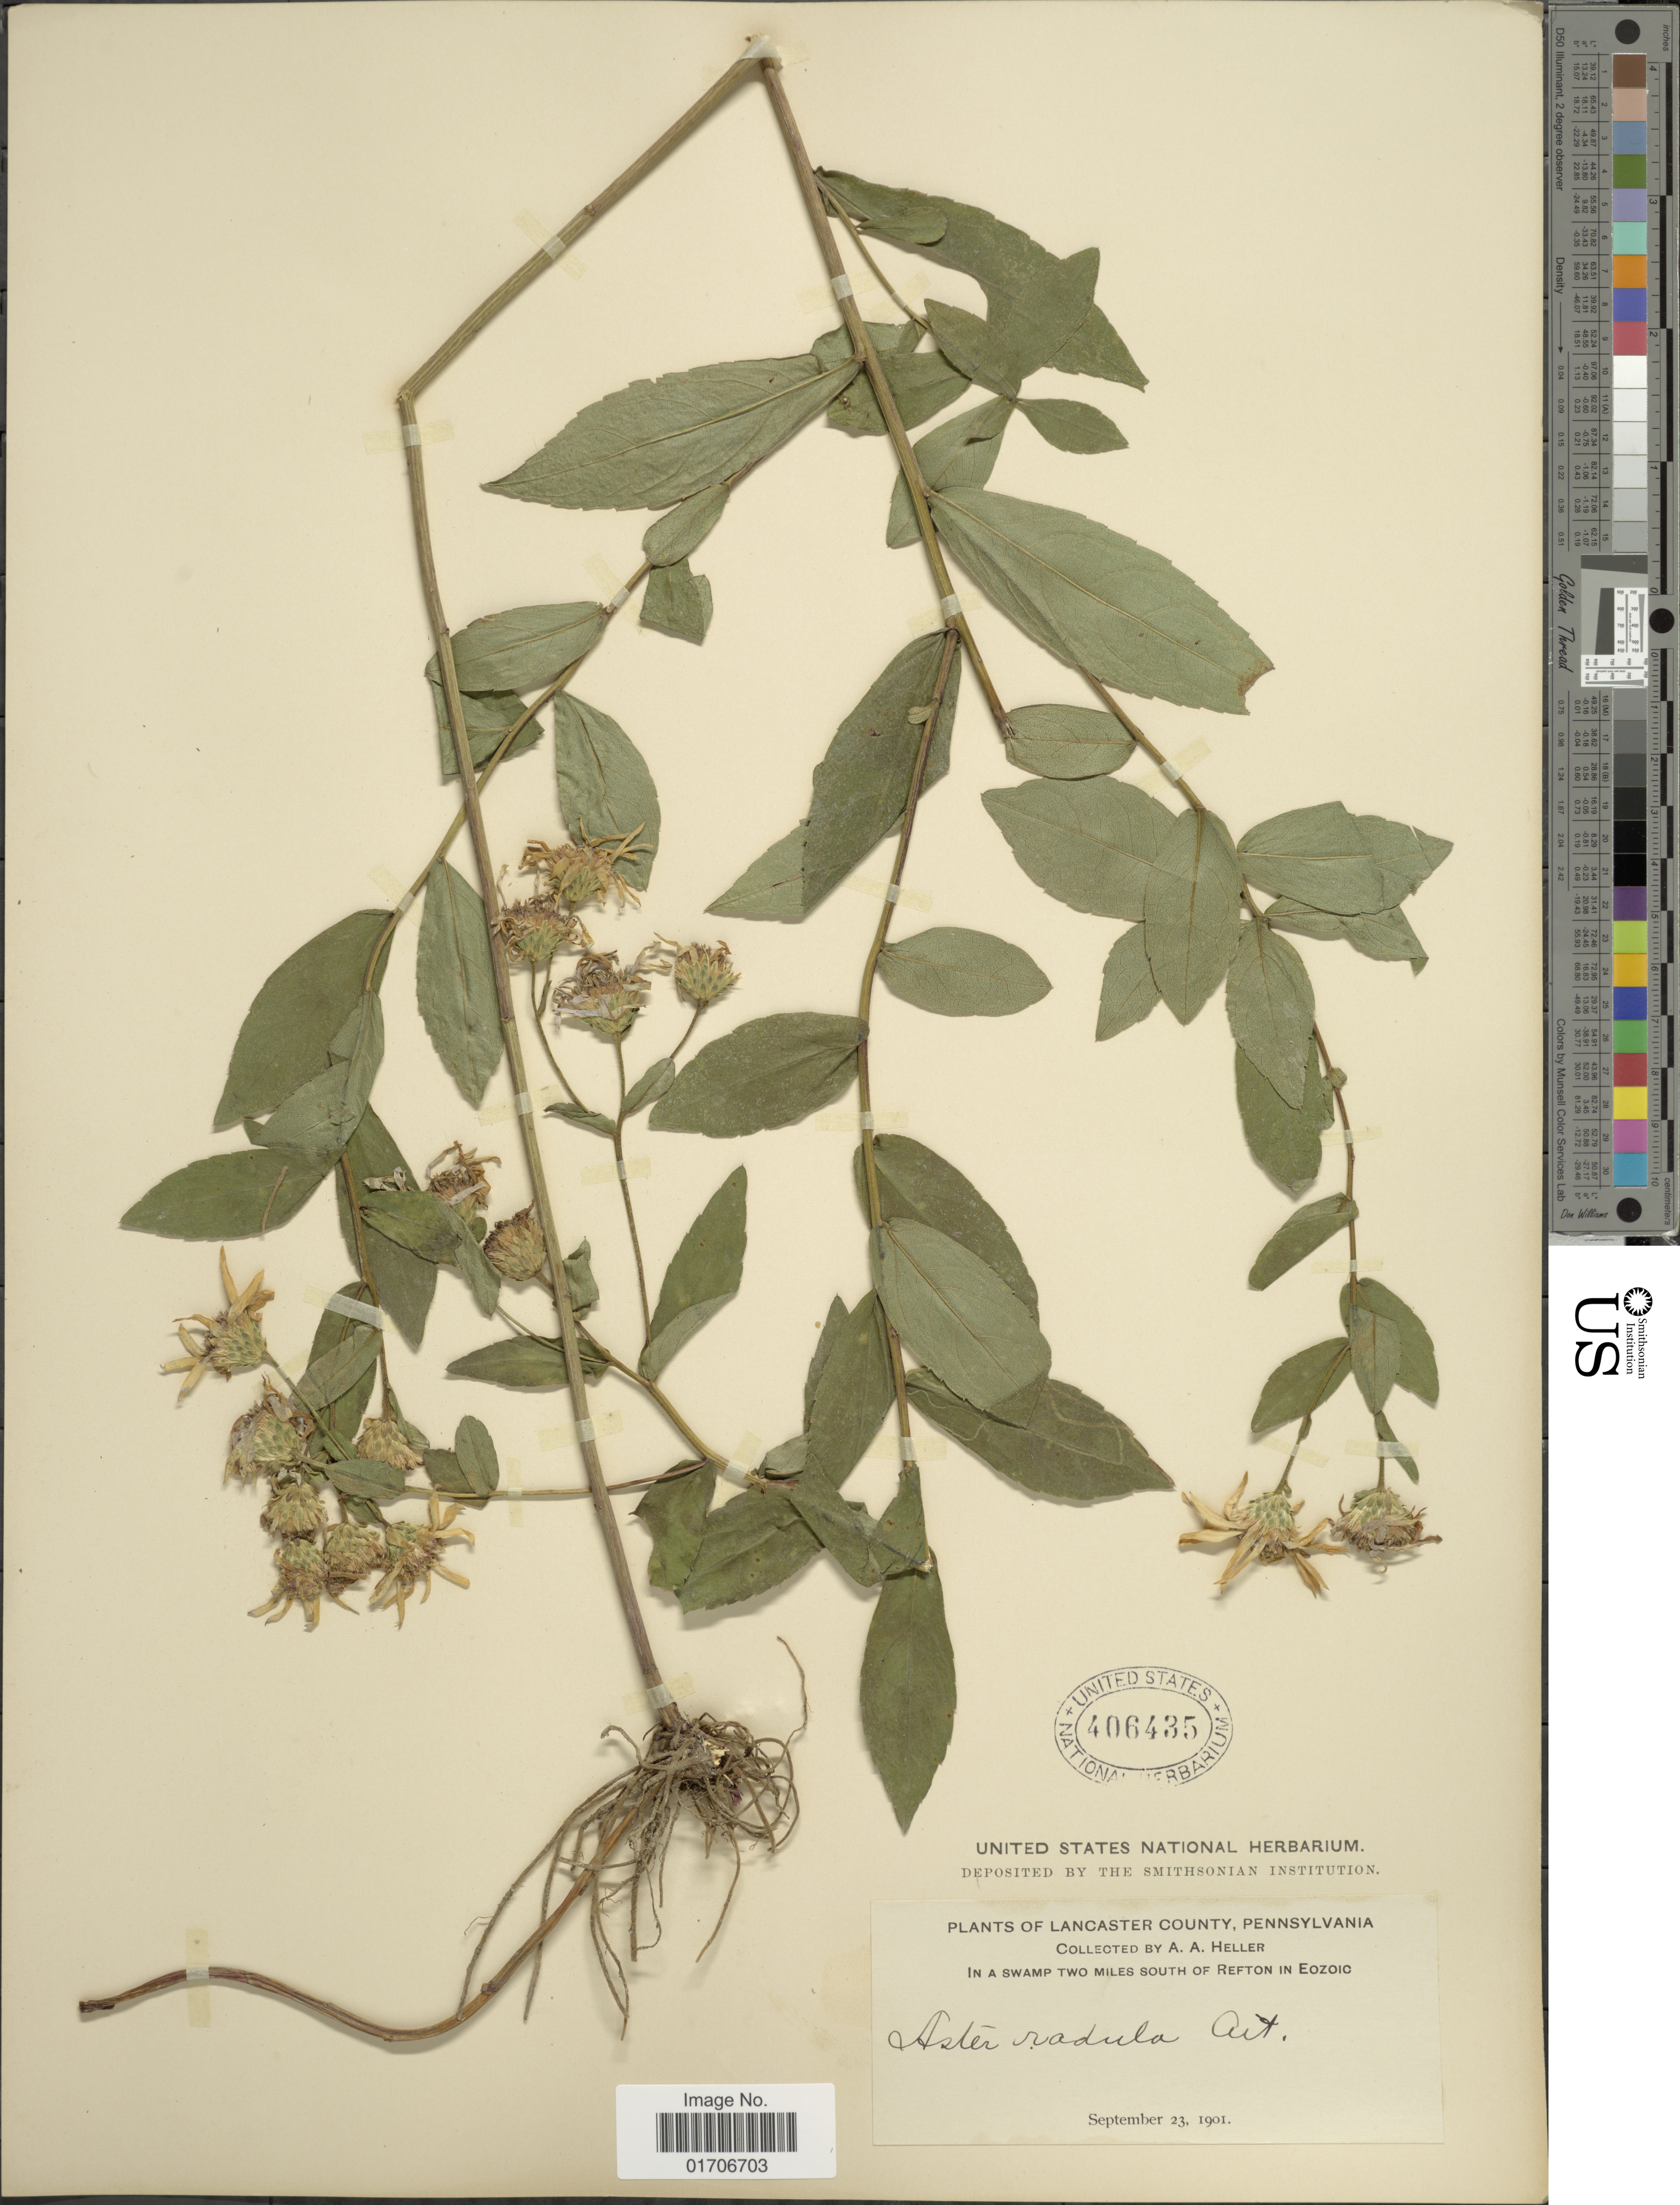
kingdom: Plantae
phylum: Tracheophyta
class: Magnoliopsida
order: Asterales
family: Asteraceae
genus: Eurybia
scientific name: Eurybia radula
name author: (Aiton) G.L. Nesom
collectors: A. A. Heller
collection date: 1901-09-23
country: United States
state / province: Pennsylvania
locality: Lancaster County, Pennsylvania. In a swamp two miles South of Refton in Eozoic.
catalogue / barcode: US 406435